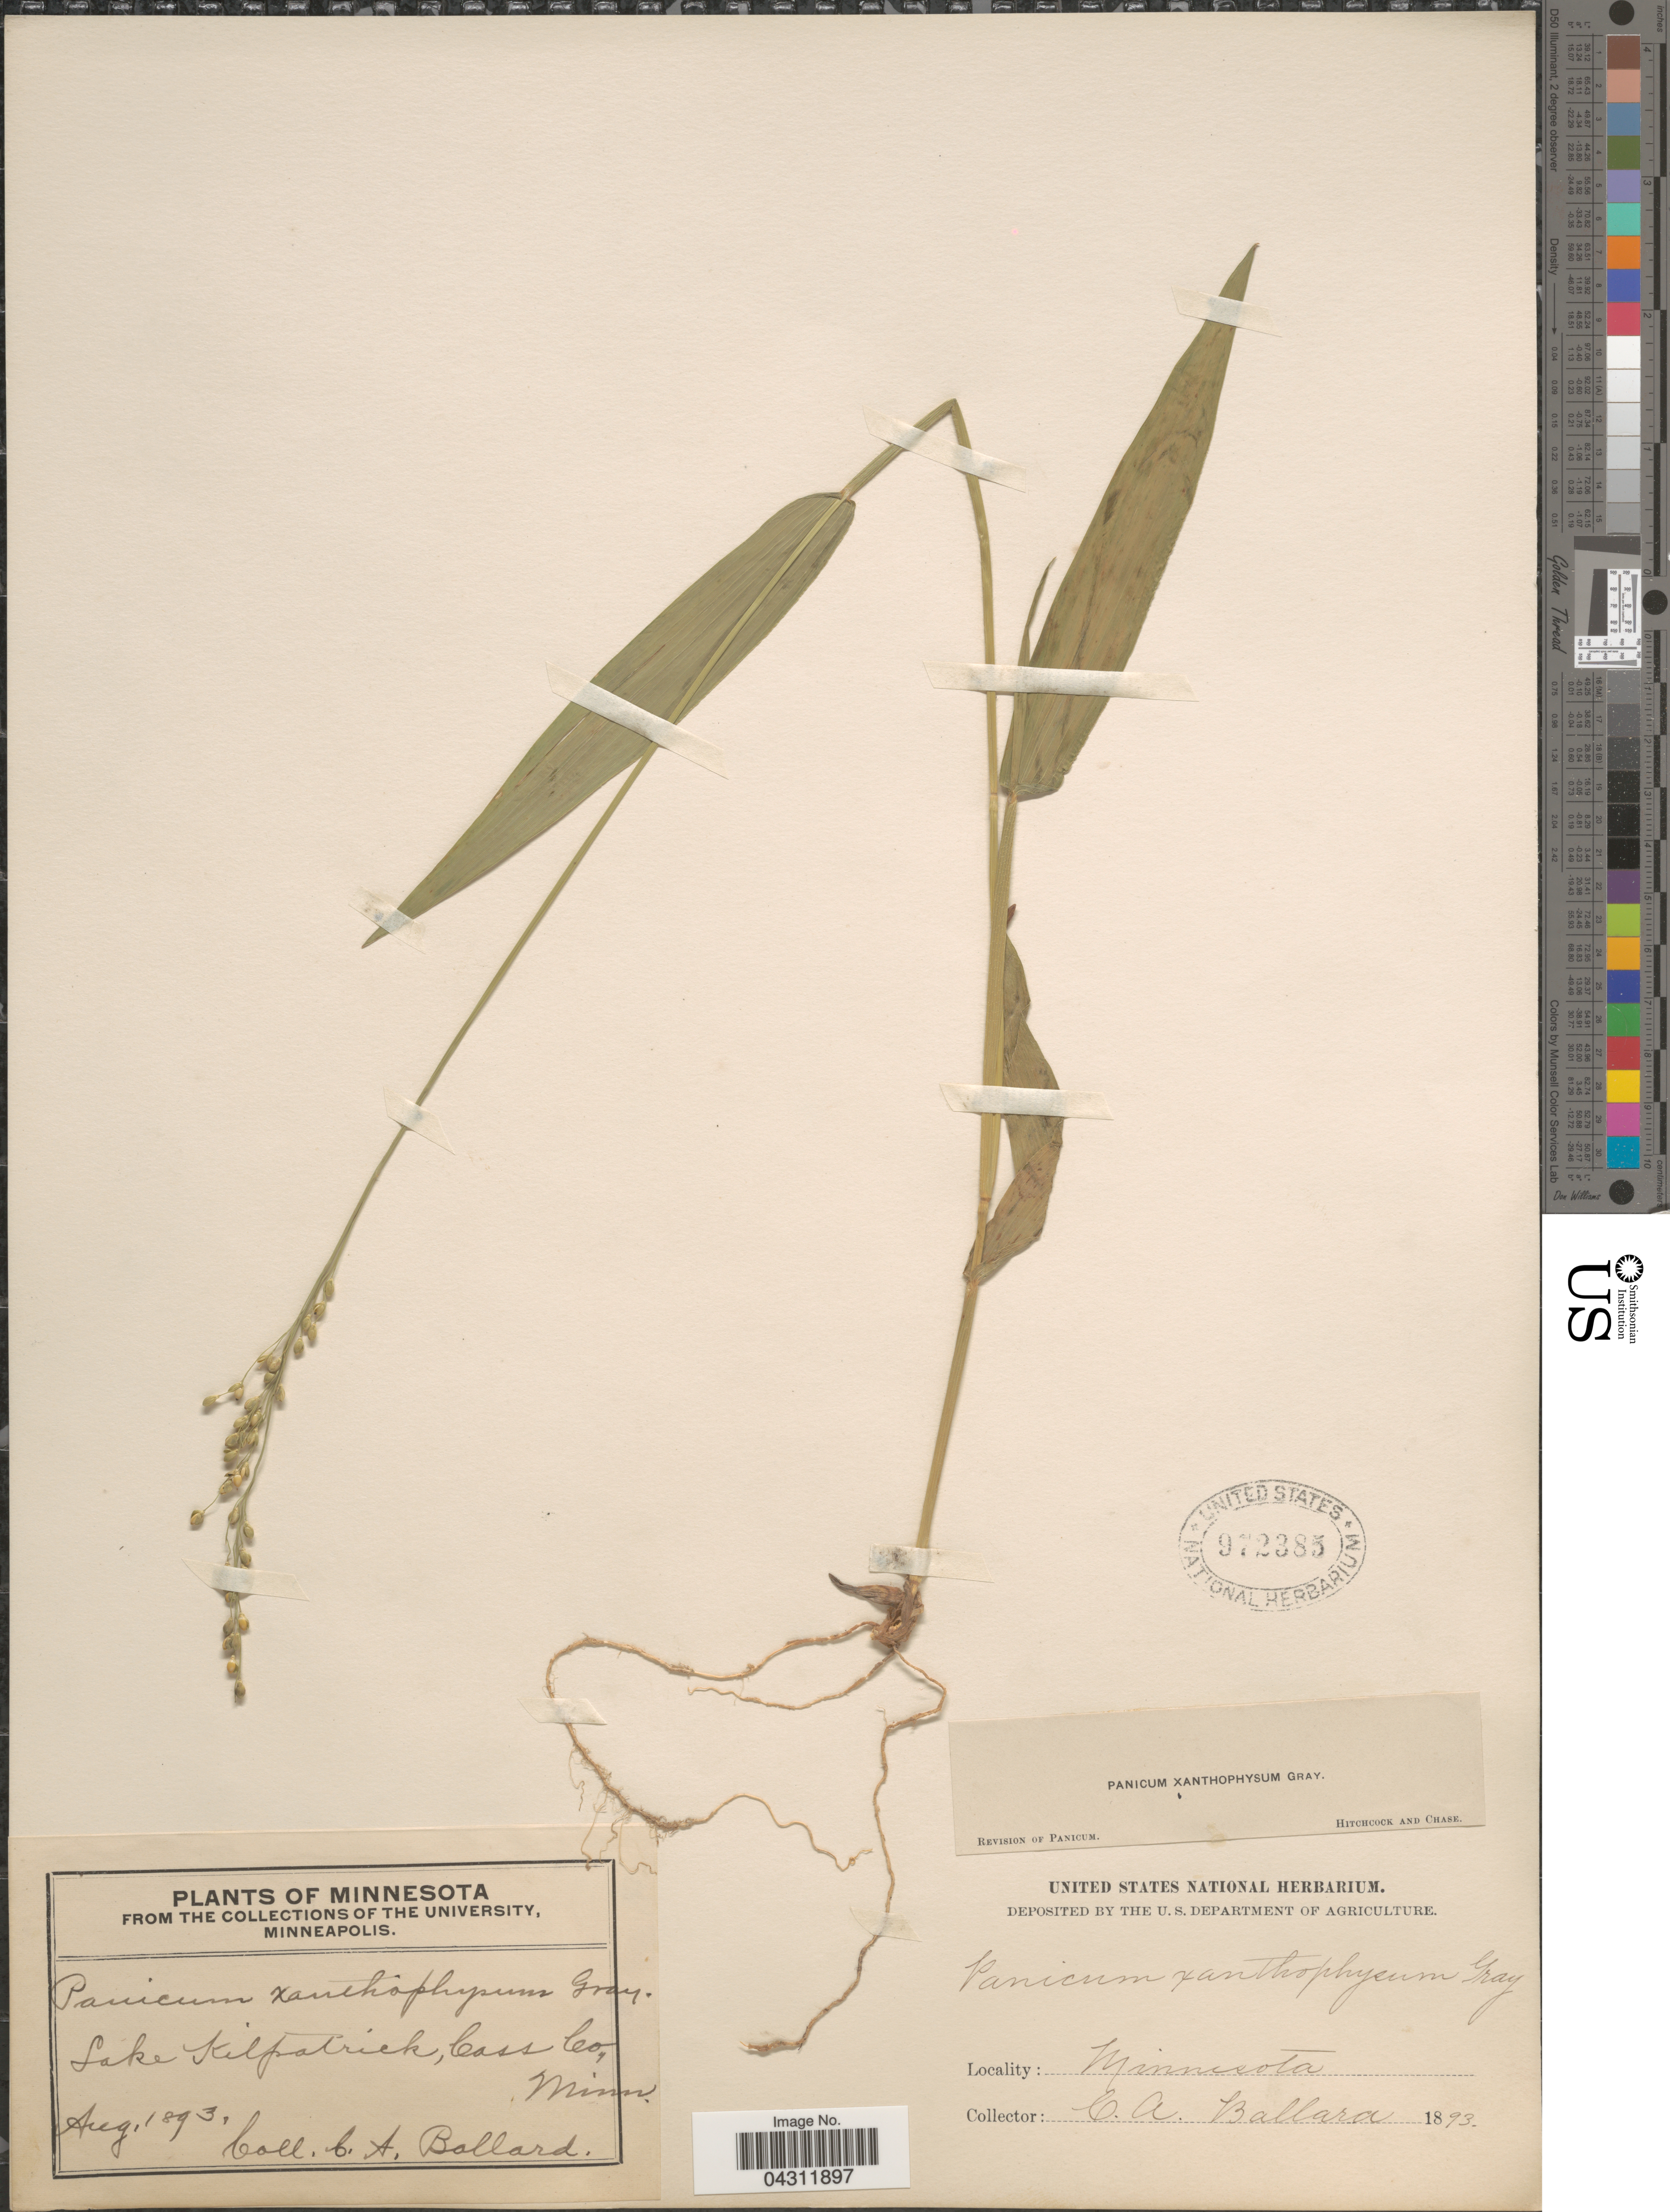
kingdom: Plantae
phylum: Tracheophyta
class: Liliopsida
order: Poales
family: Poaceae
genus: Dichanthelium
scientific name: Dichanthelium xanthophysum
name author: (A. Gray) Freckmann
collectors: C. A. Ballard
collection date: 1893-08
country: United States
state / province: Minnesota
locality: Lake Kilpatrick, Cass Co.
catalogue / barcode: US 972385